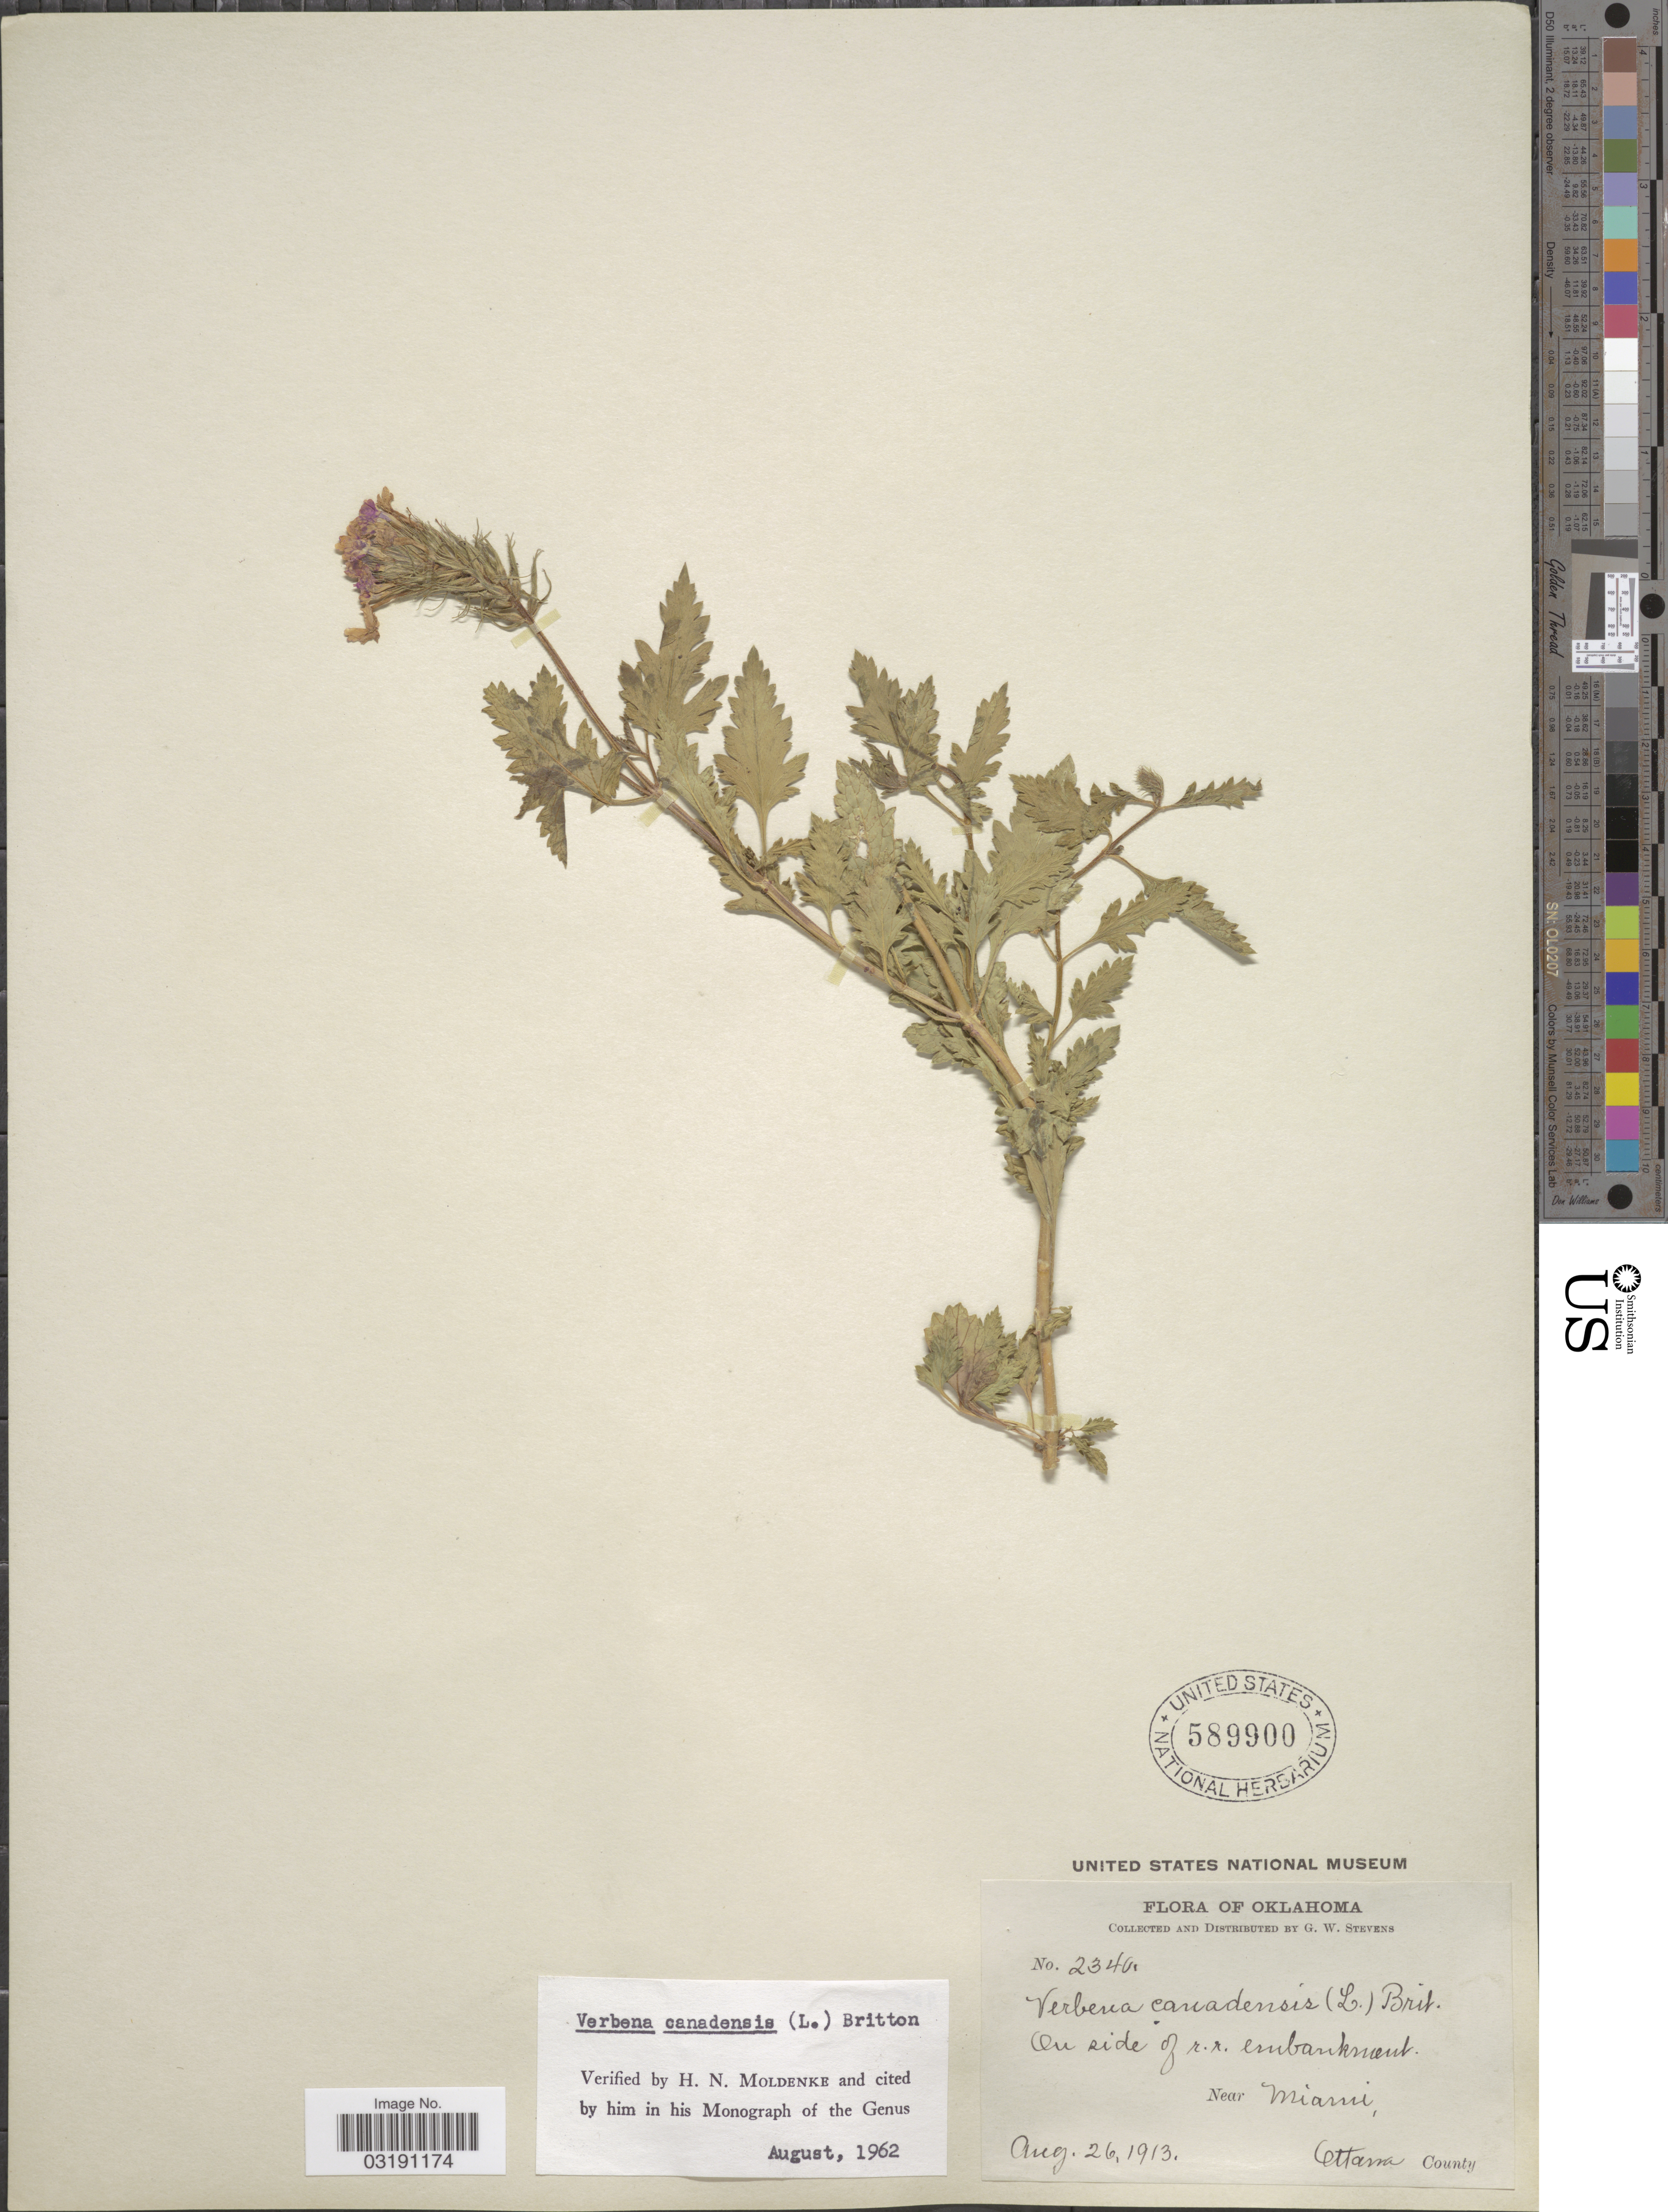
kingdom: Plantae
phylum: Tracheophyta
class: Magnoliopsida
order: Lamiales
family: Verbenaceae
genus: Verbena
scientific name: Verbena canadensis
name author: (L.) Britton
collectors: G. W. Stevens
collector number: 2340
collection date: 1913-08-26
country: United States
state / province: Oklahoma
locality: On side of r.r. embankment. Near Miami, Ottawa County.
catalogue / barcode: US 589900